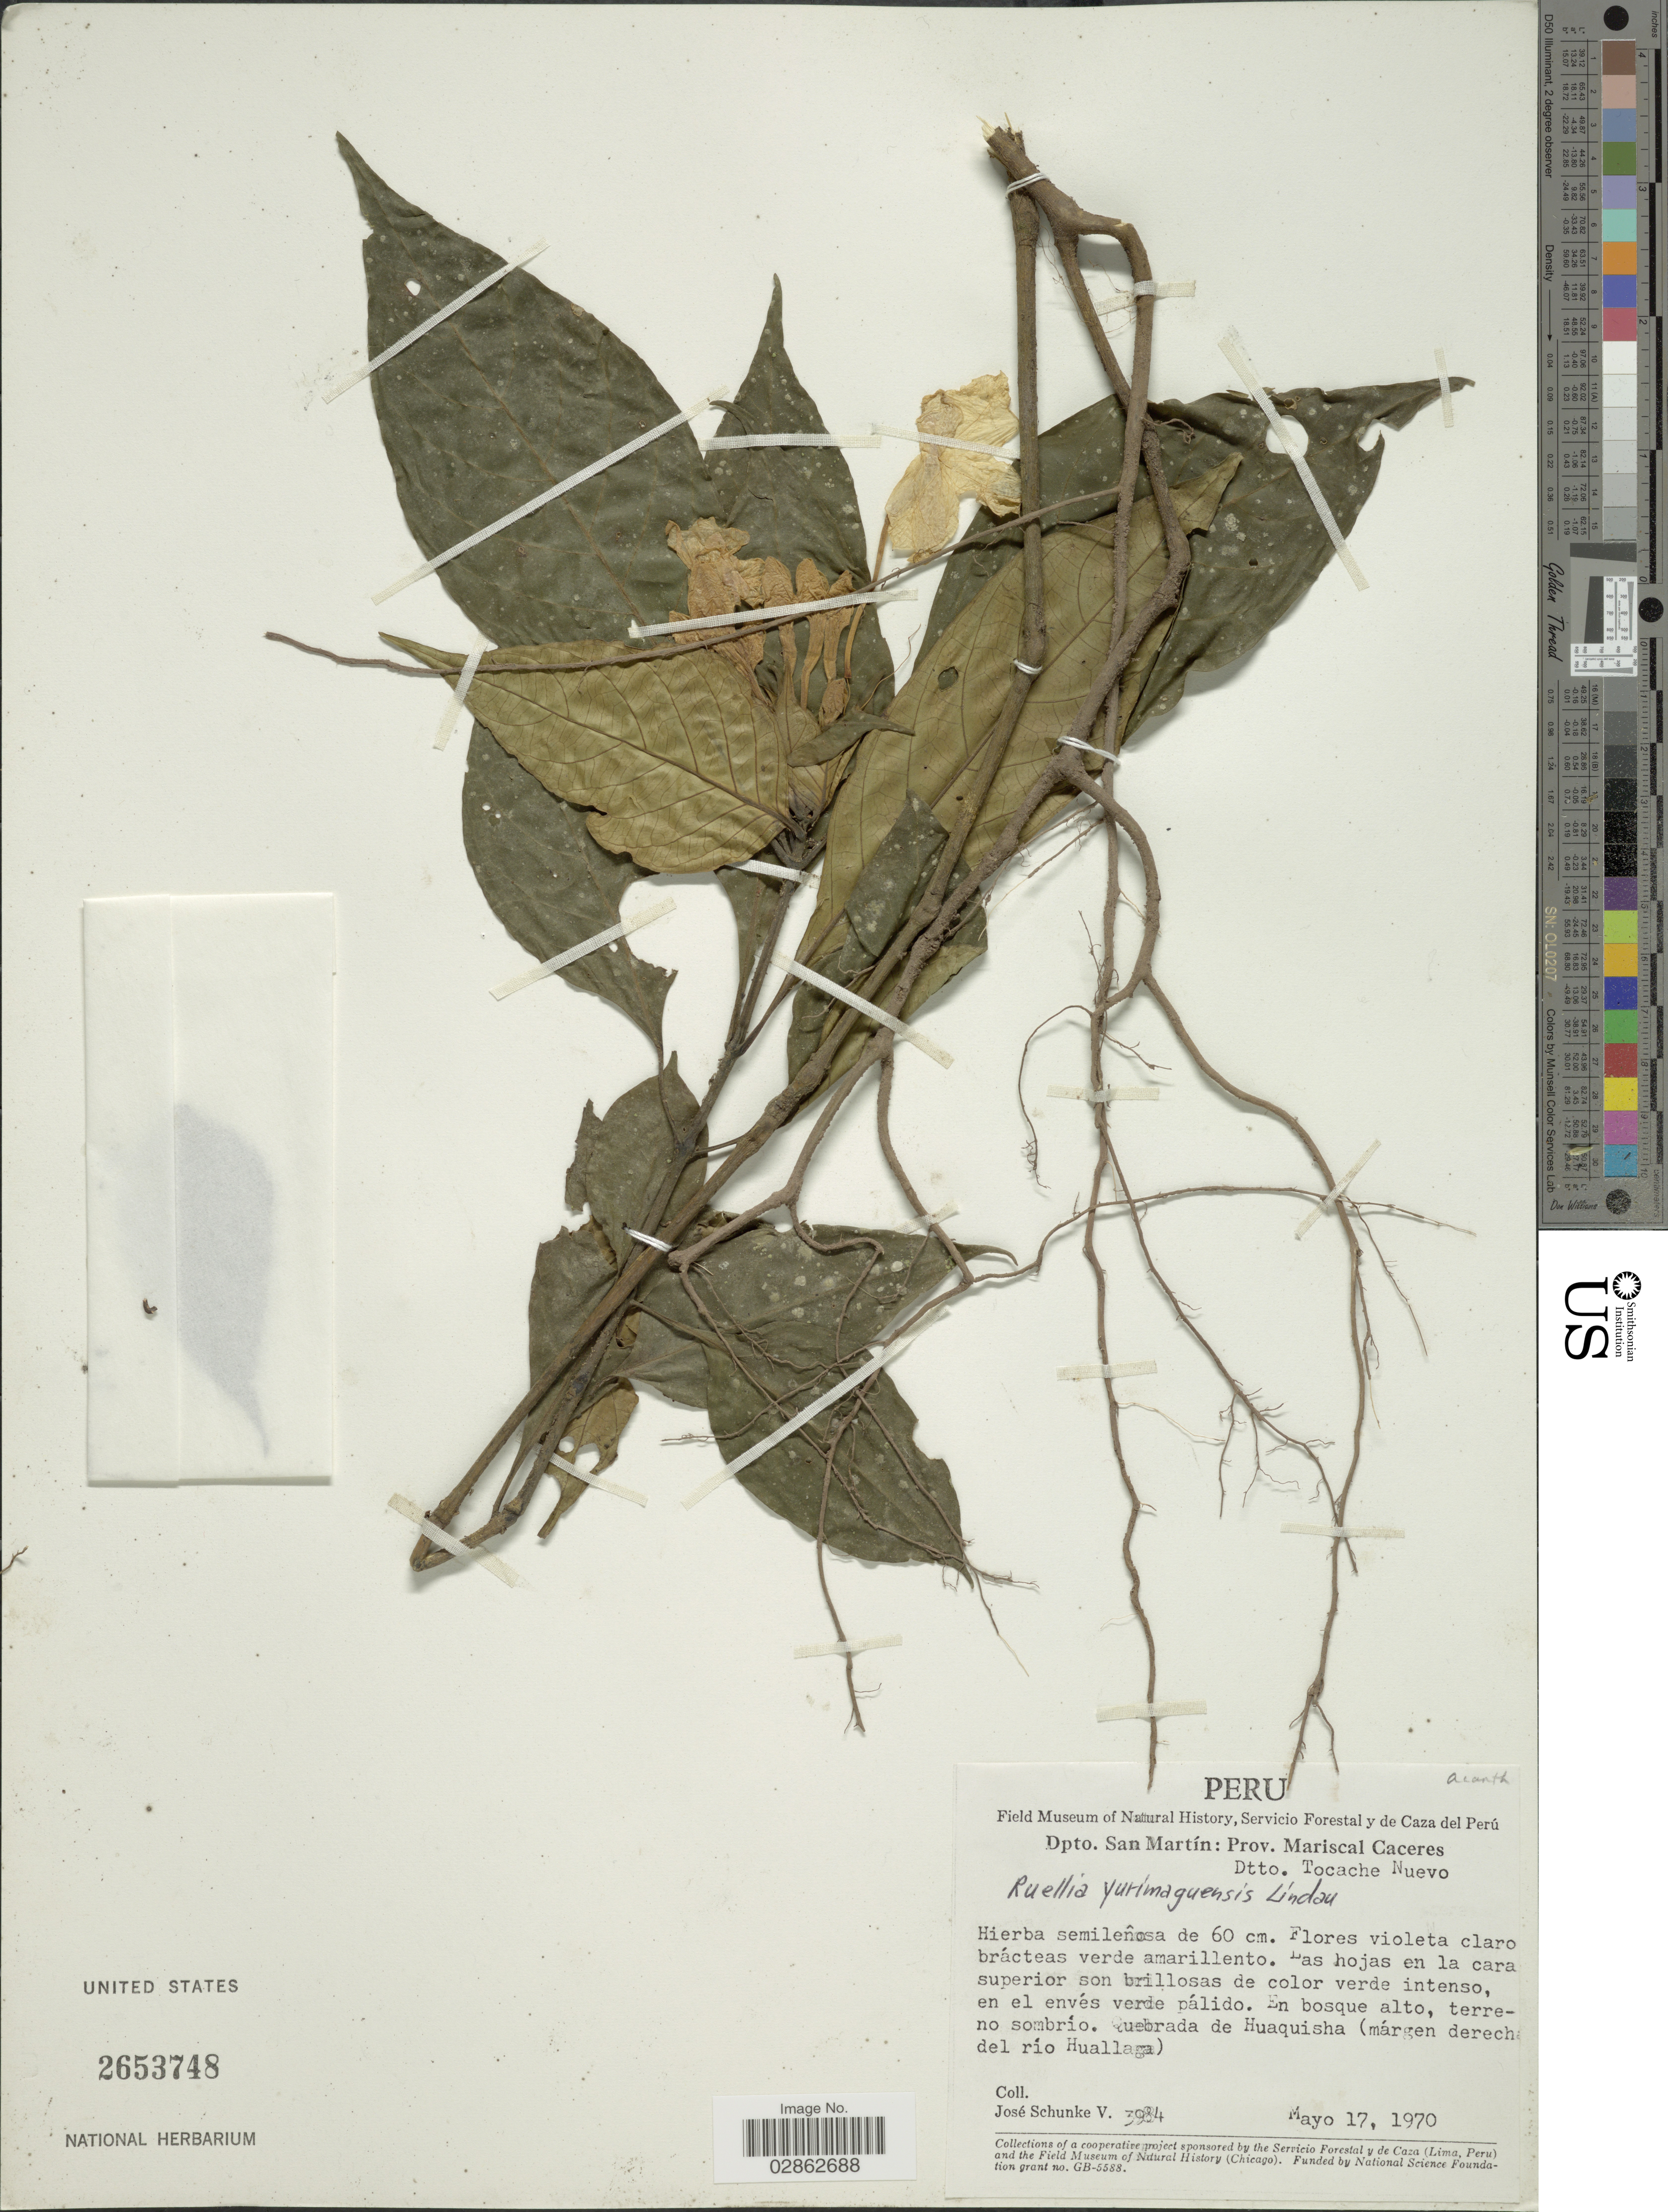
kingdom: Plantae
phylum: Tracheophyta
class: Magnoliopsida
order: Lamiales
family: Acanthaceae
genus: Ruellia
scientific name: Ruellia yurimaguensis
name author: Lindau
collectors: J. Schunke Vigo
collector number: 3984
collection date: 1970-05-17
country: Peru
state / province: San Martín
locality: Dpto. San Martín: Prov. Mariscal Caceres. Dtto. Tocache Nuevo. Quebrada de Huaquisha (márgen derecha del río Huallaga).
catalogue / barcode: US 2653748